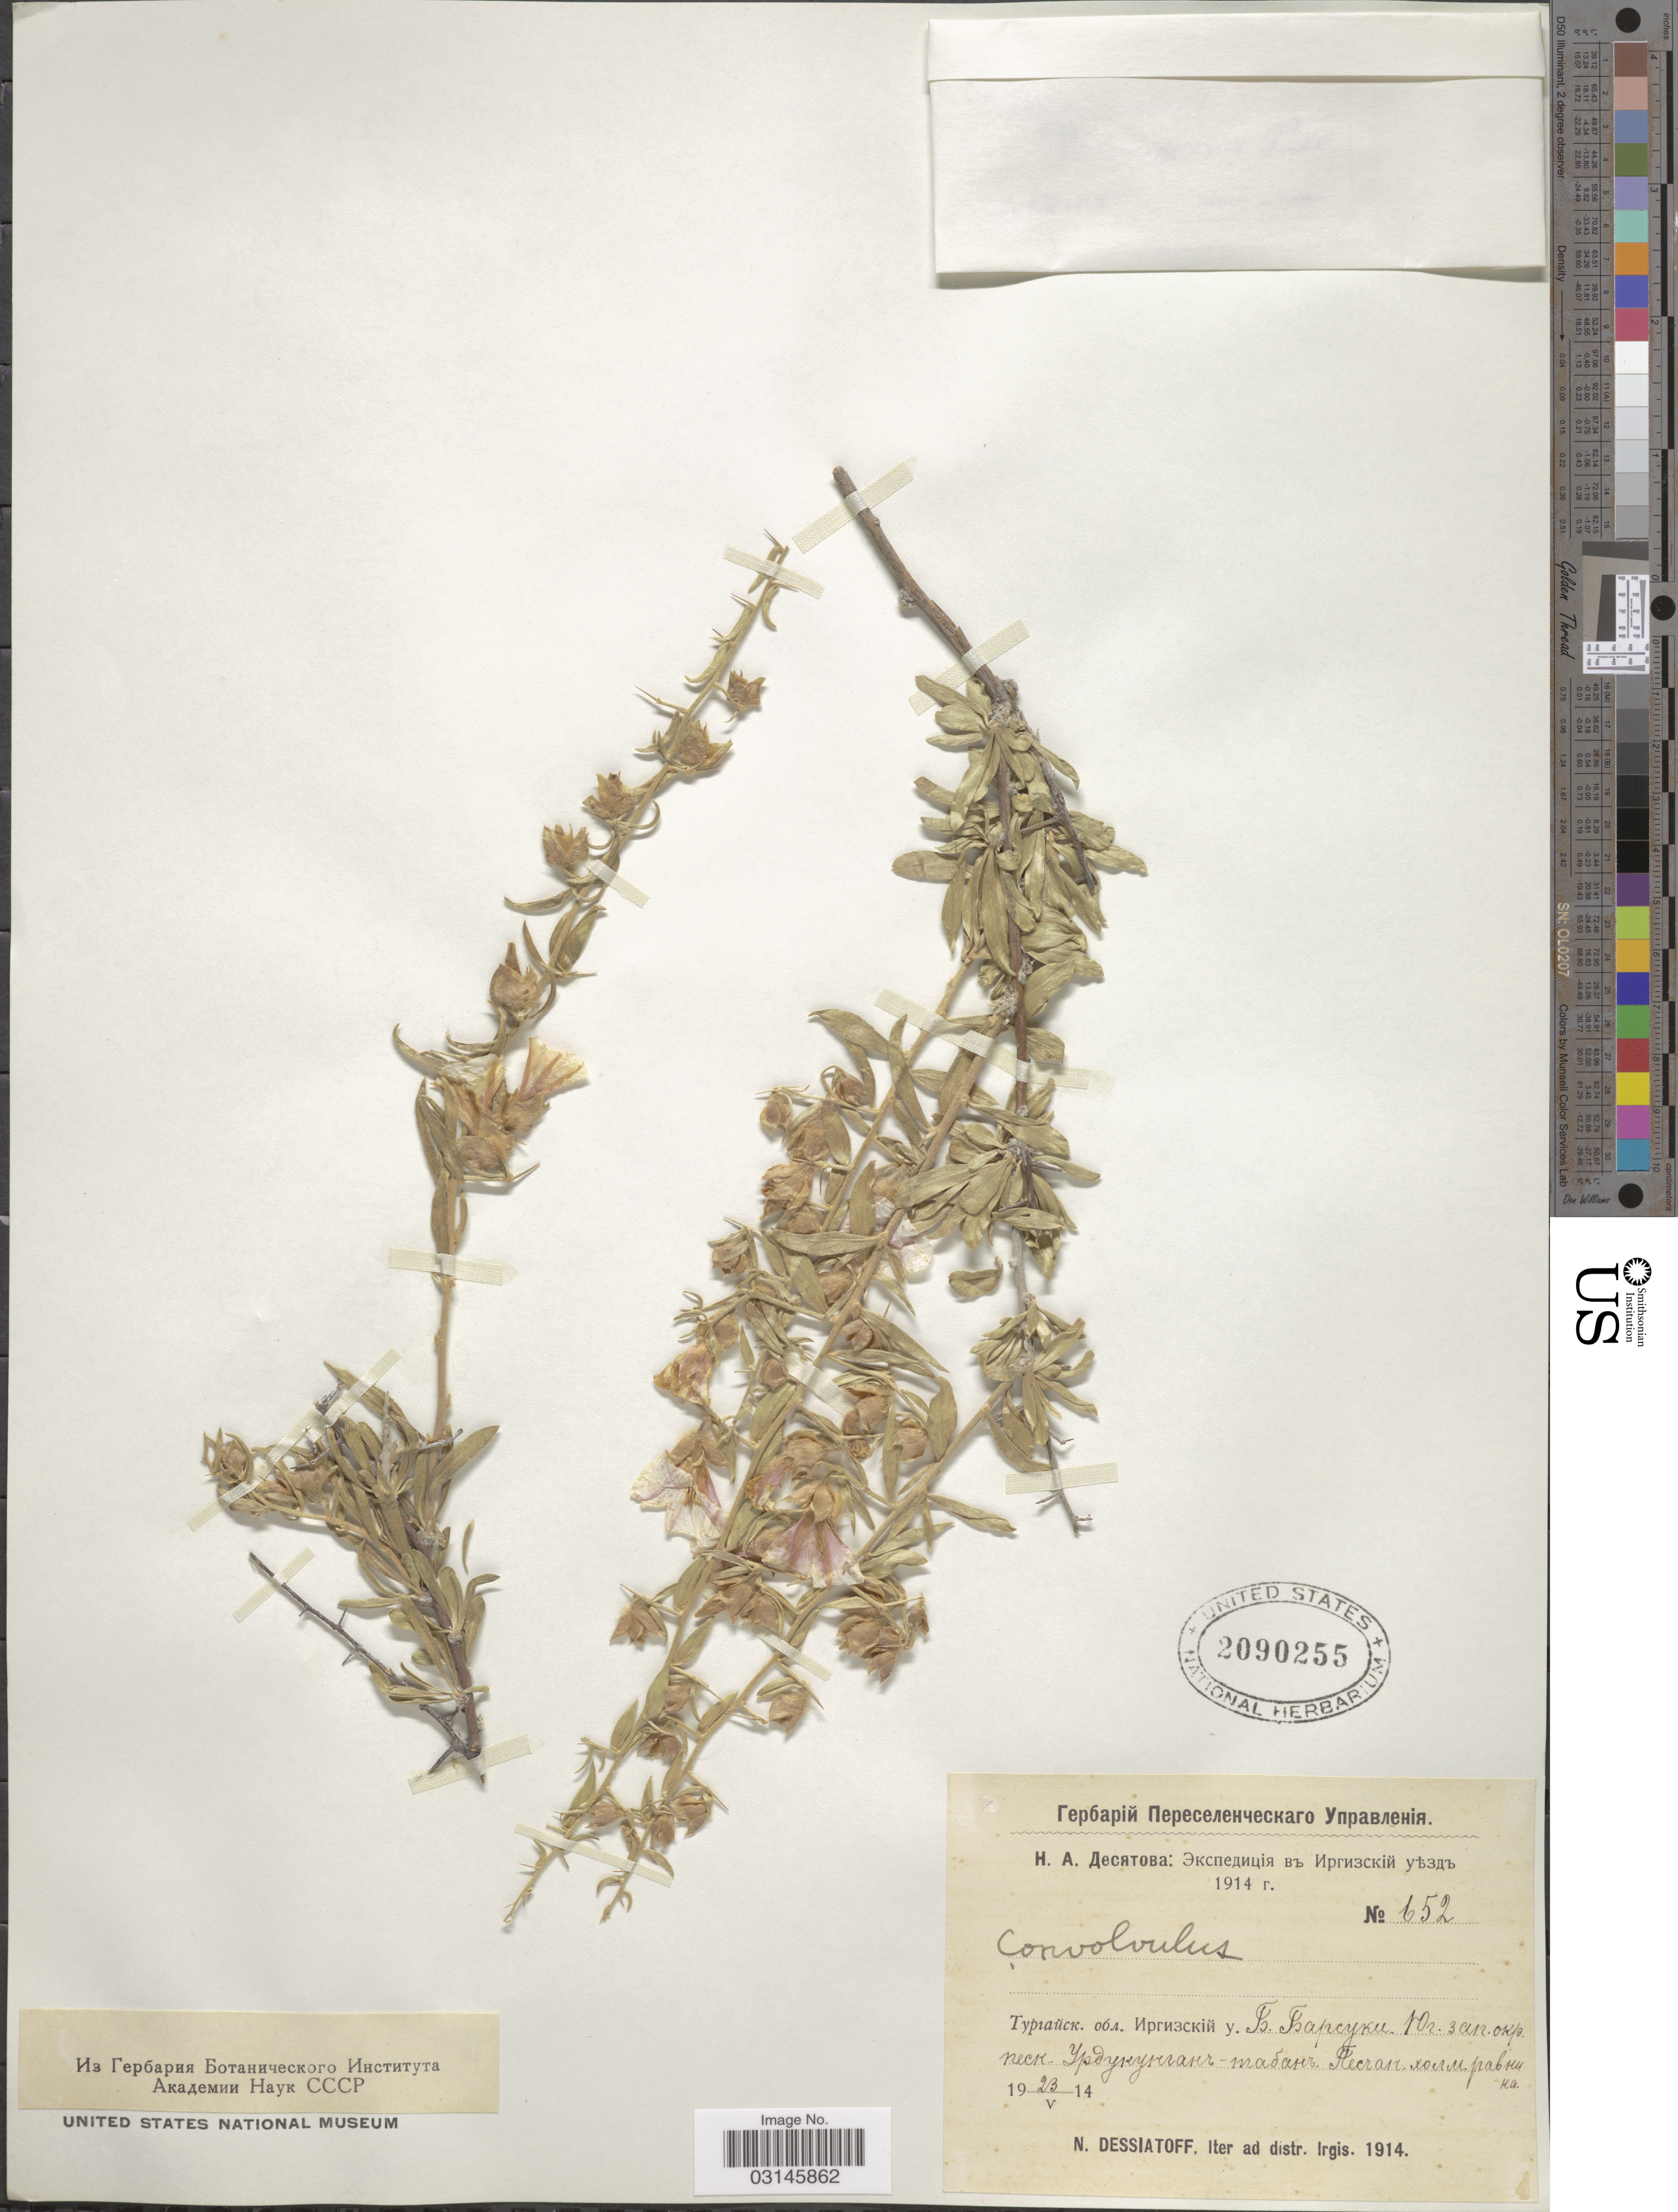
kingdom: Plantae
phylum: Tracheophyta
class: Magnoliopsida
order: Solanales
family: Convolvulaceae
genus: Convolvulus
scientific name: Convolvulus sp.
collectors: N. Dessiatoff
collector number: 652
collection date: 1914-05-23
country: Kazakhstan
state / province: Aqtobe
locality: Bolshiye Barsuki, Iter ad distr. Irgis.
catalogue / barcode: US 2090255